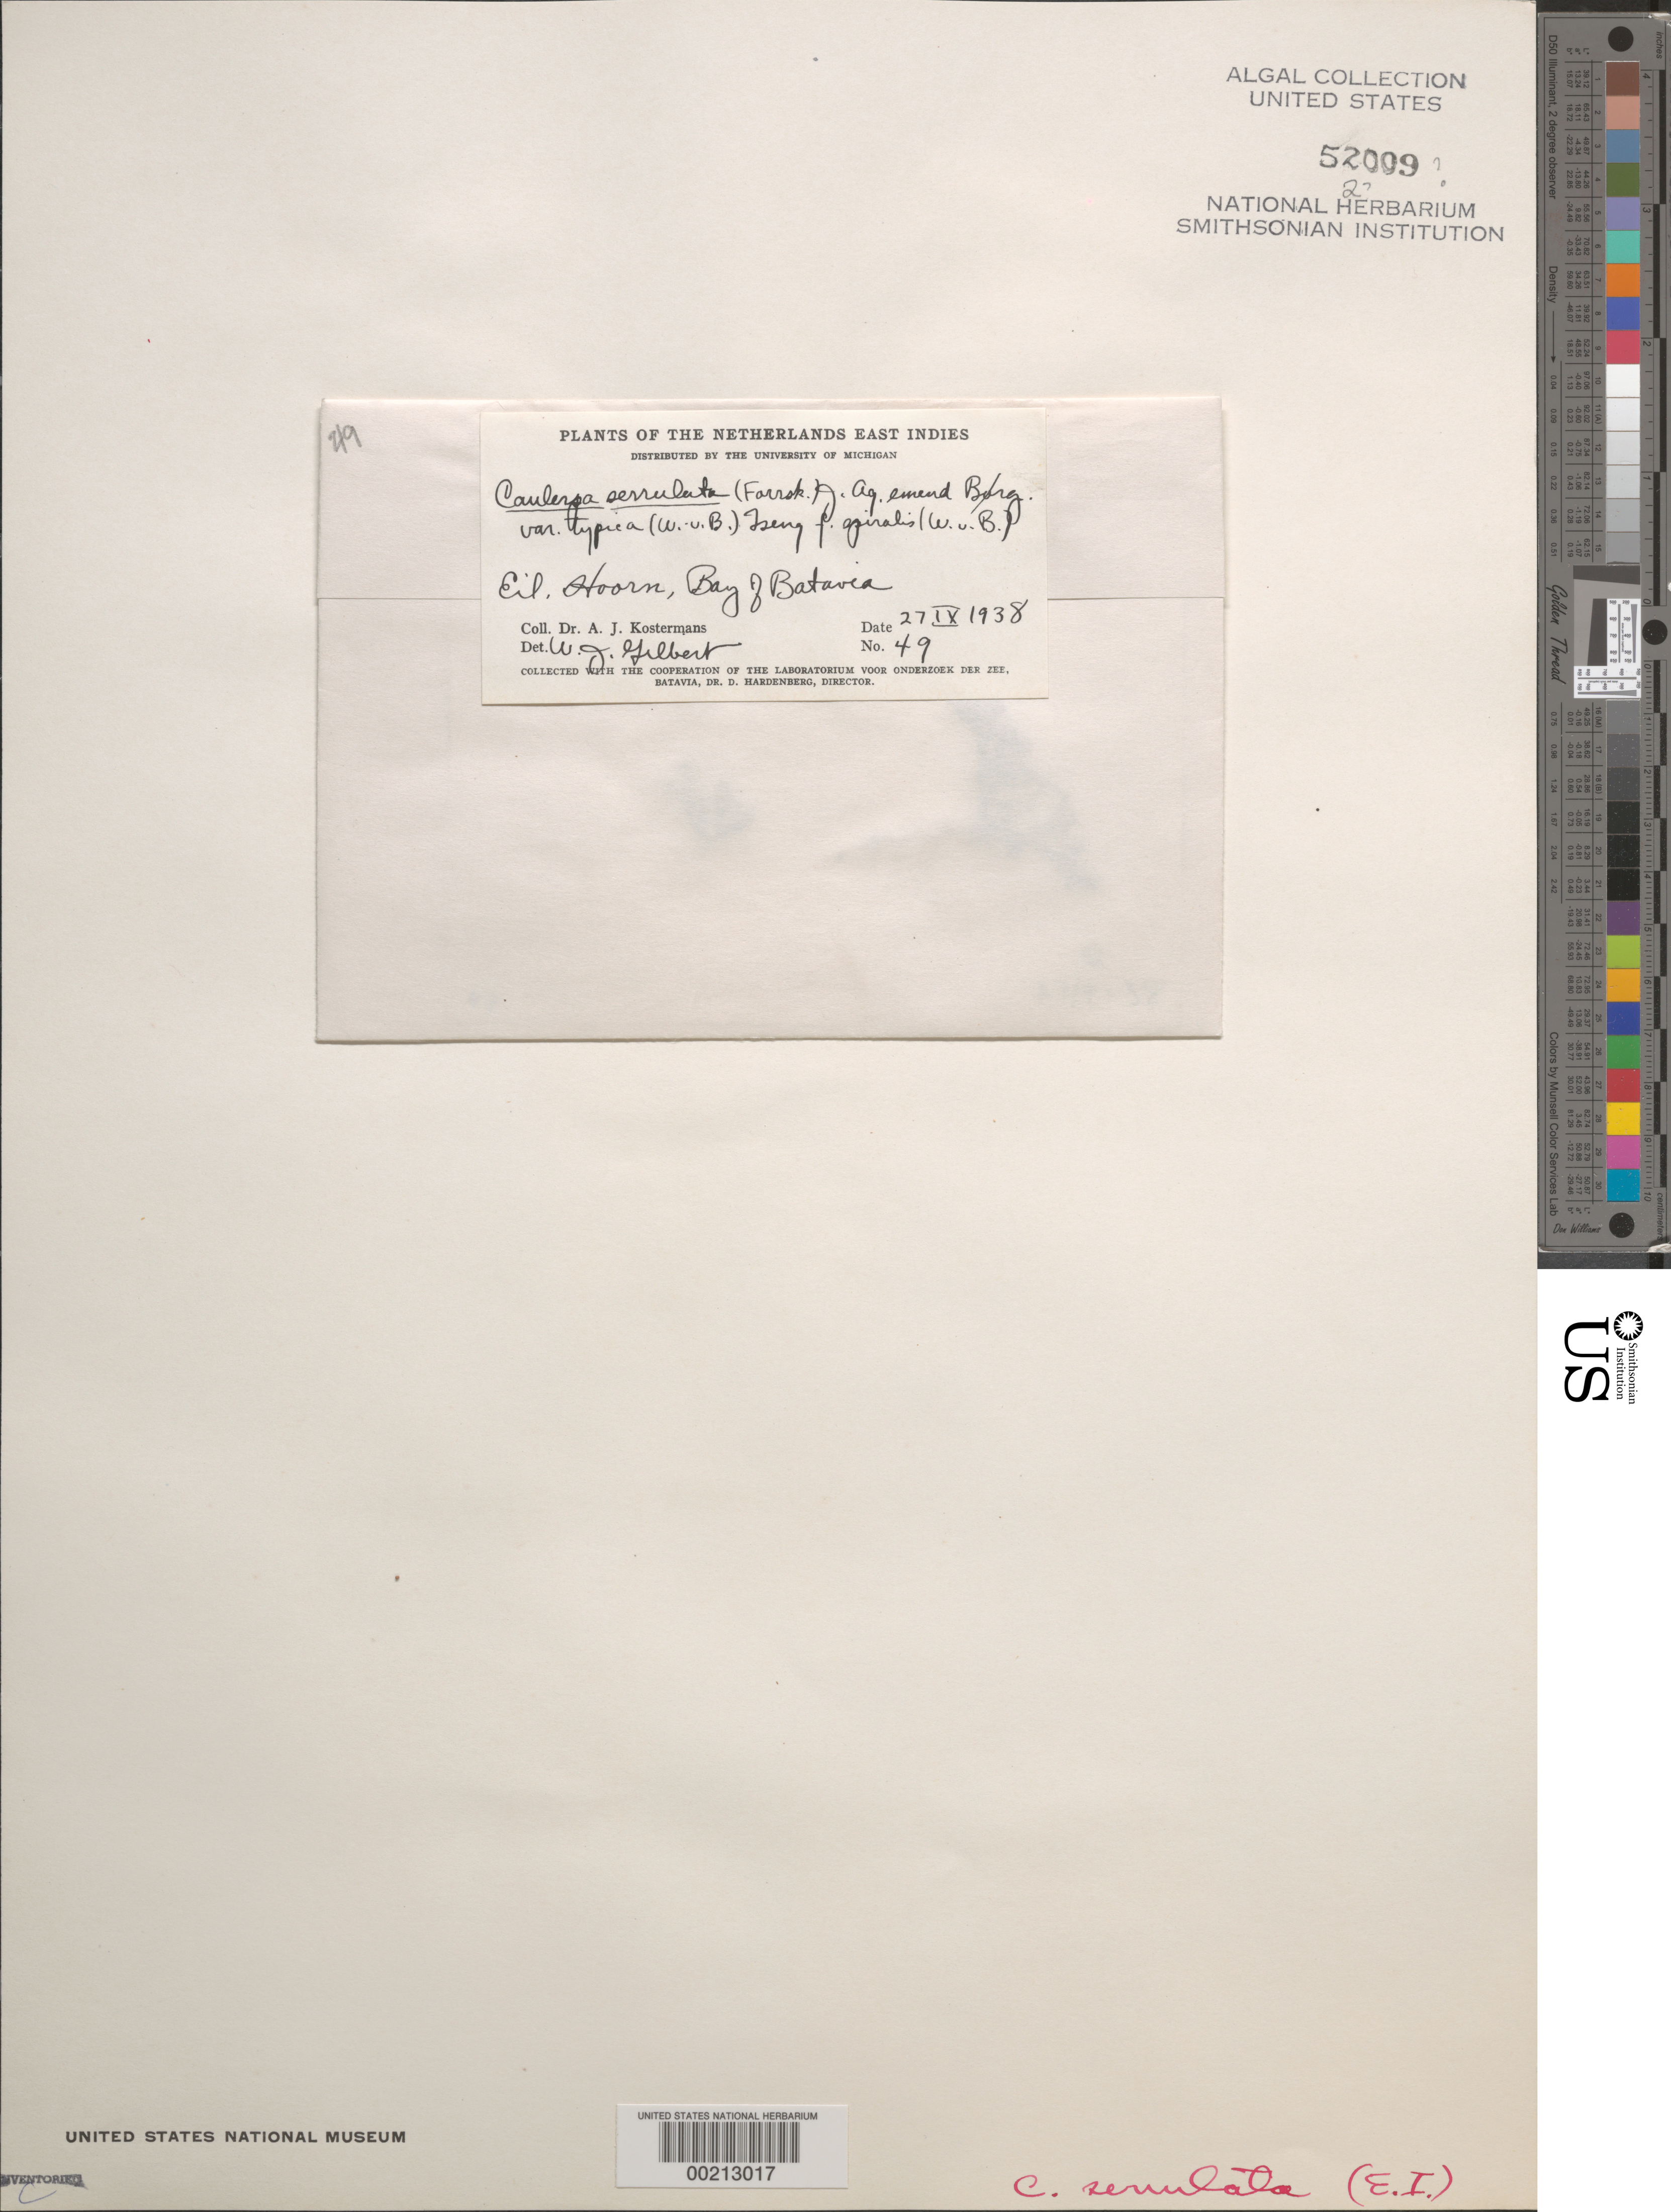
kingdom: Plantae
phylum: Chlorophyta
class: Ulvophyceae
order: Bryopsidales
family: Caulerpaceae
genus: Caulerpa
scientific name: Caulerpa serrulata var. typica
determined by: Gilbert, W. J.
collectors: A. J. G. Kostermans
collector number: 49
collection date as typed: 27 Sep 1938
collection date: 1938-09-27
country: Indonesia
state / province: Java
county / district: Jakarta Raya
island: Hoorn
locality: Eil. Hoorn, Djakarta Bay (Bay of Batavia)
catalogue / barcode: US 52009